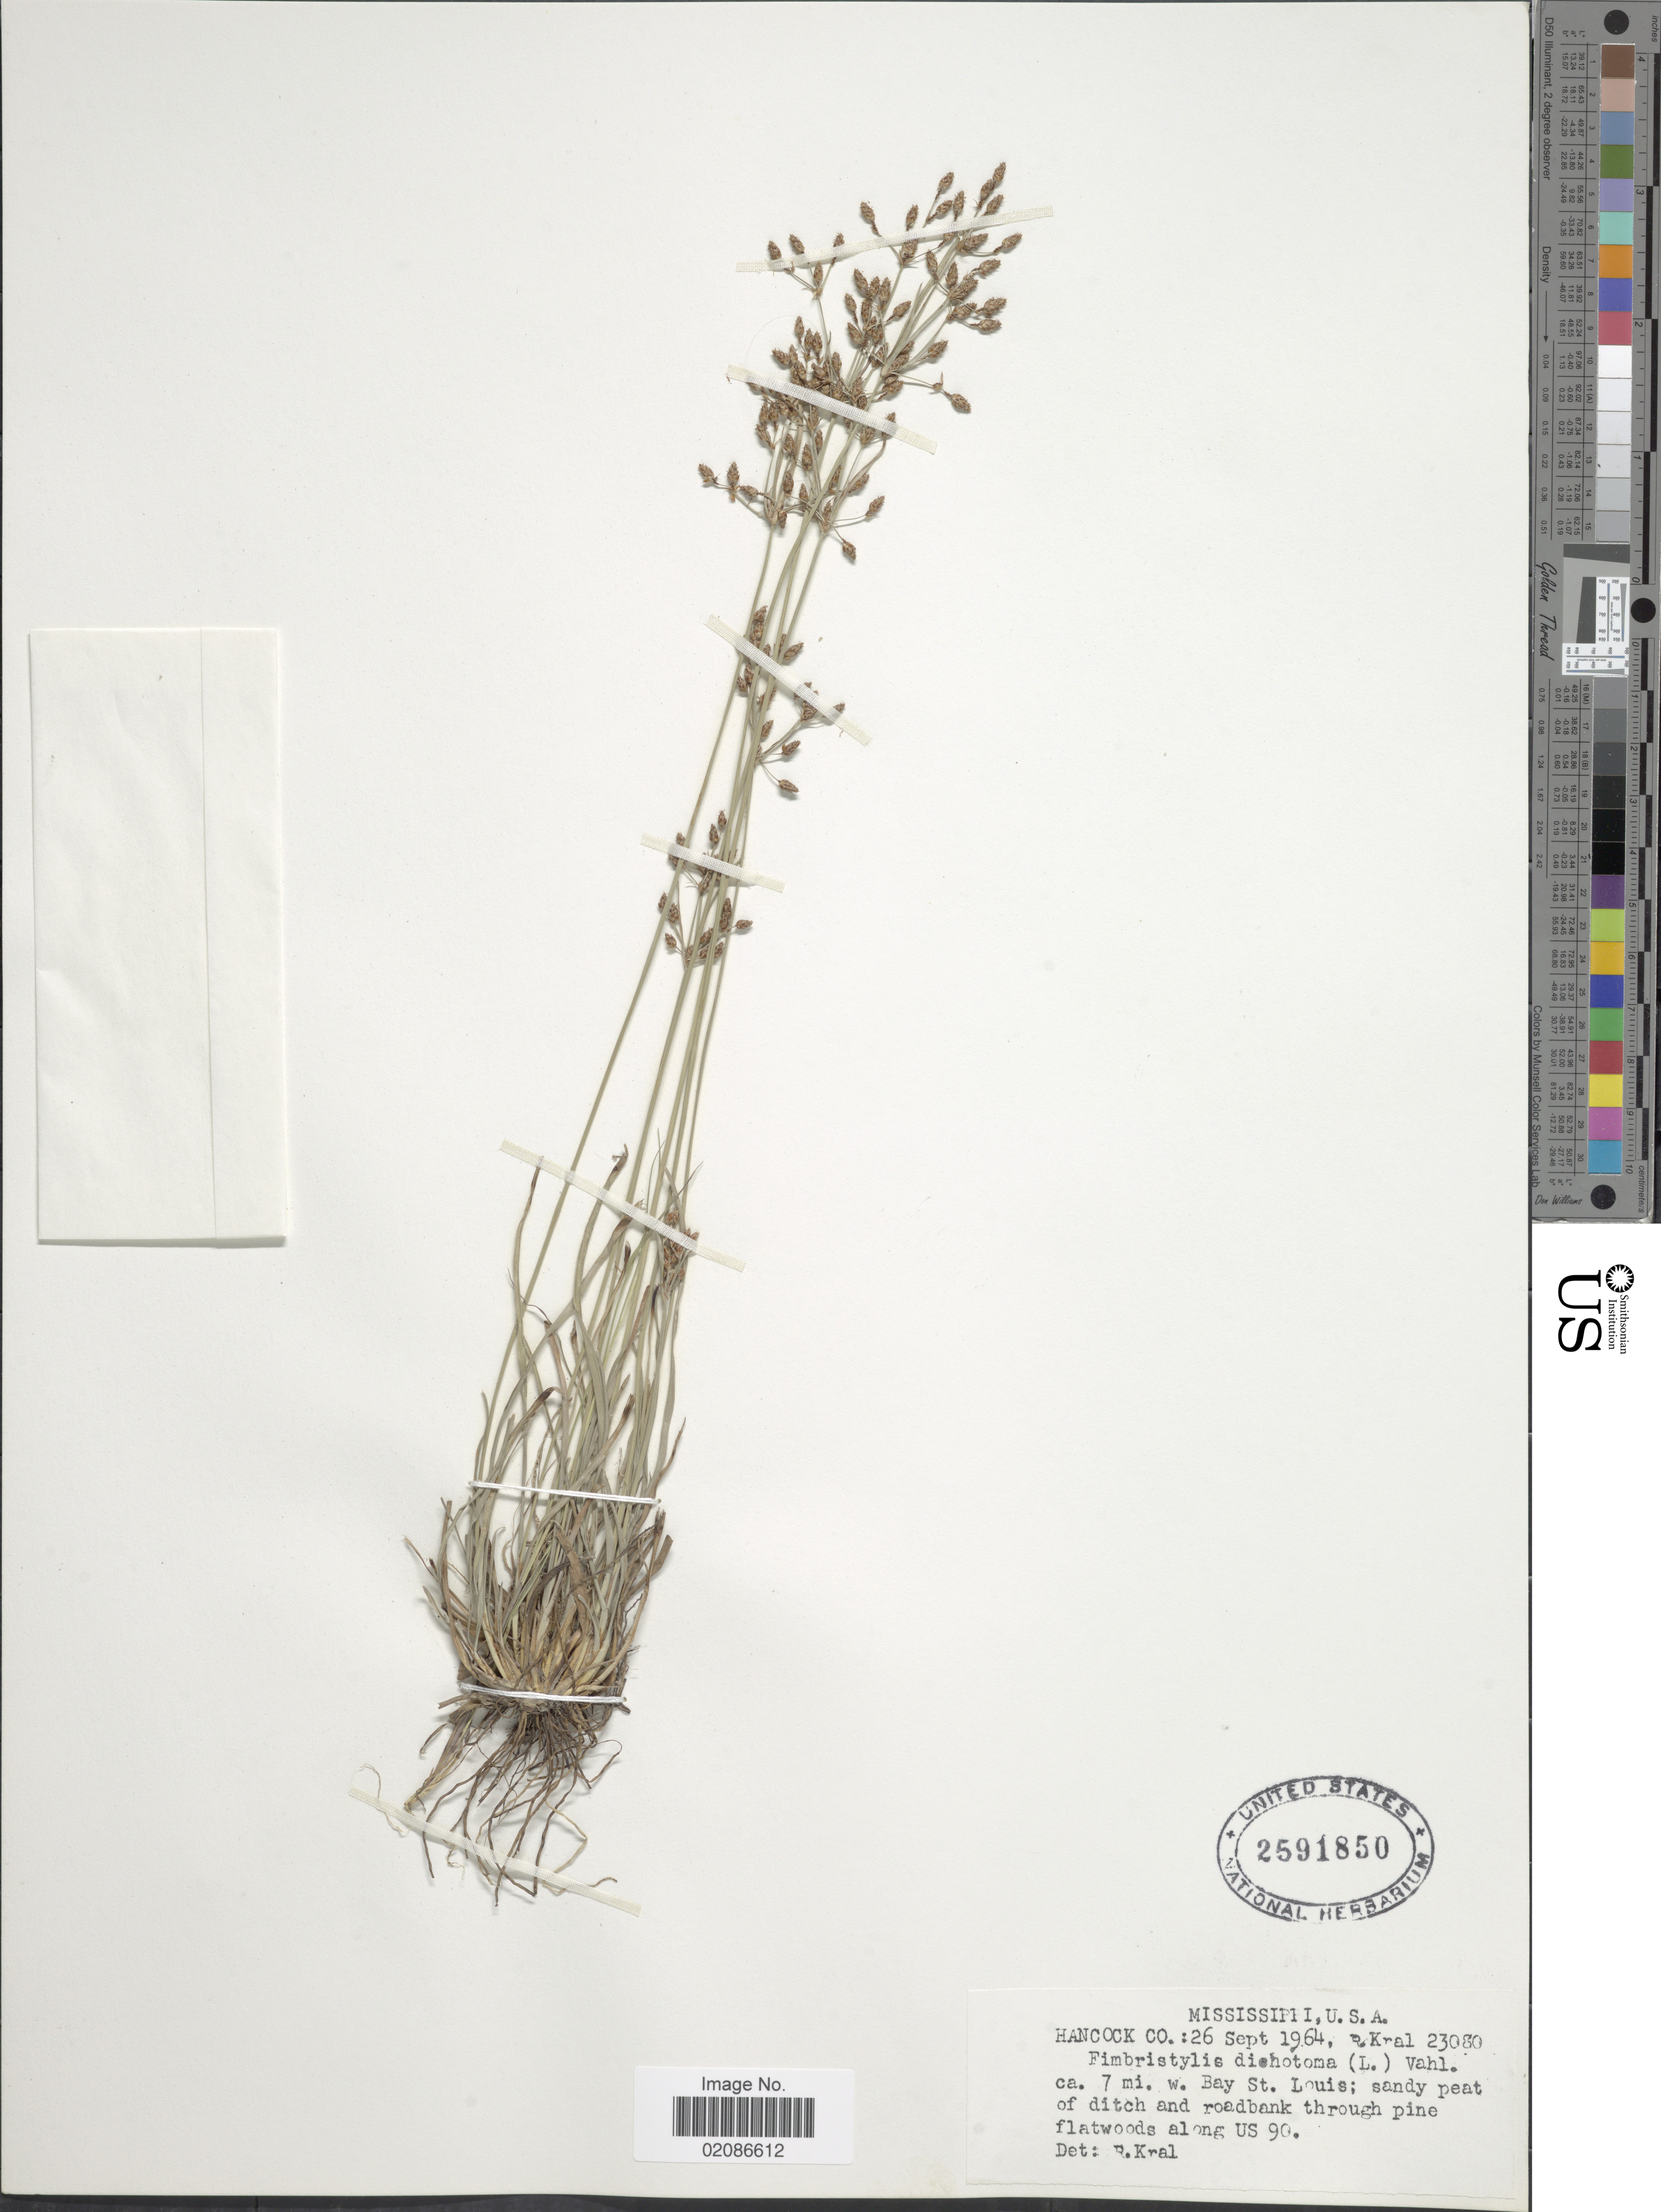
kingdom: Plantae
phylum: Tracheophyta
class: Liliopsida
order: Poales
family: Cyperaceae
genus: Fimbristylis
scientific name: Fimbristylis dichotoma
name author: (L.) Vahl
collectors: R. Kral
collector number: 23080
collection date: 1964-09-26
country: United States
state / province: Mississippi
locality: U.S.A. Hancock Co.: ca. 7 mi. w. Bay St. Louis; sandy peat of ditch and roadbank through pine flatwoods along US 90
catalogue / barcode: US 2591850